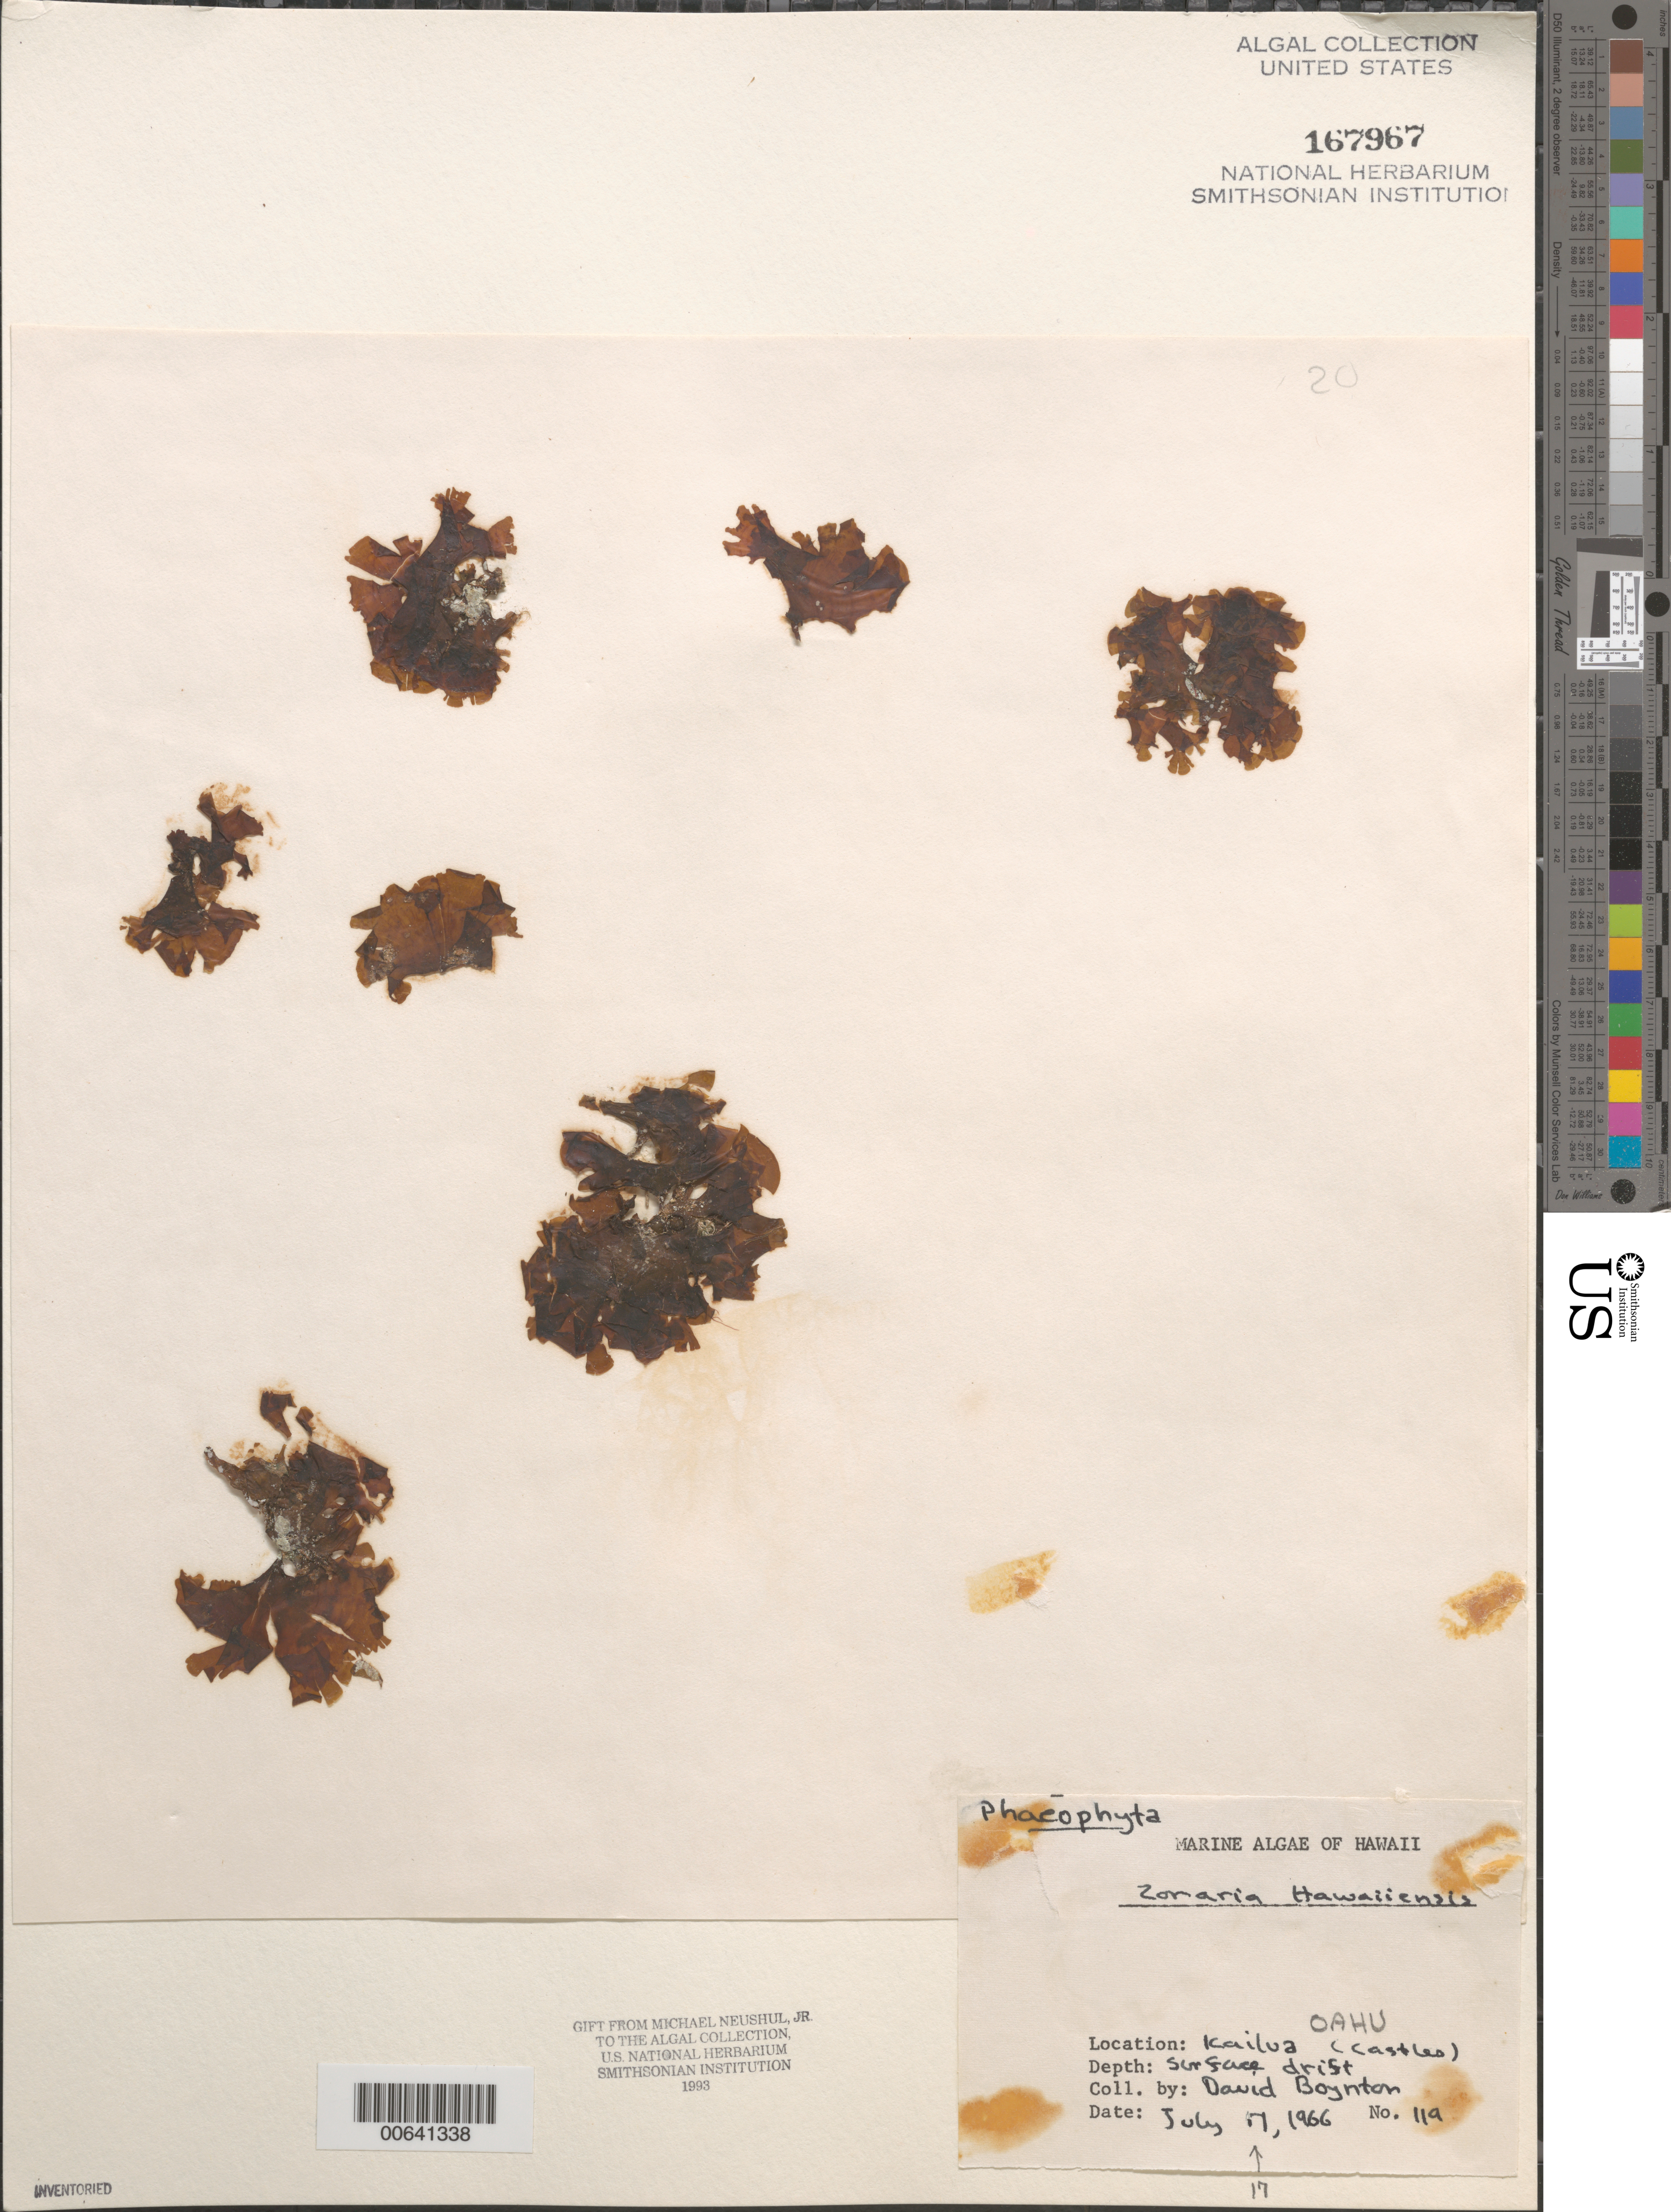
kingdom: Chromista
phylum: Ochrophyta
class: Phaeophyceae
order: Dictyotales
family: Dictyotaceae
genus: Stypopodium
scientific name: Stypopodium flabelliforme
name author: Weber Bosse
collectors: D. Boynton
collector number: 119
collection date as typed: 17 Jul 1966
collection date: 1966-07-17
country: United States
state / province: Hawaii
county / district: Honolulu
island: Oahu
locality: Kailua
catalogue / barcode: US 167967